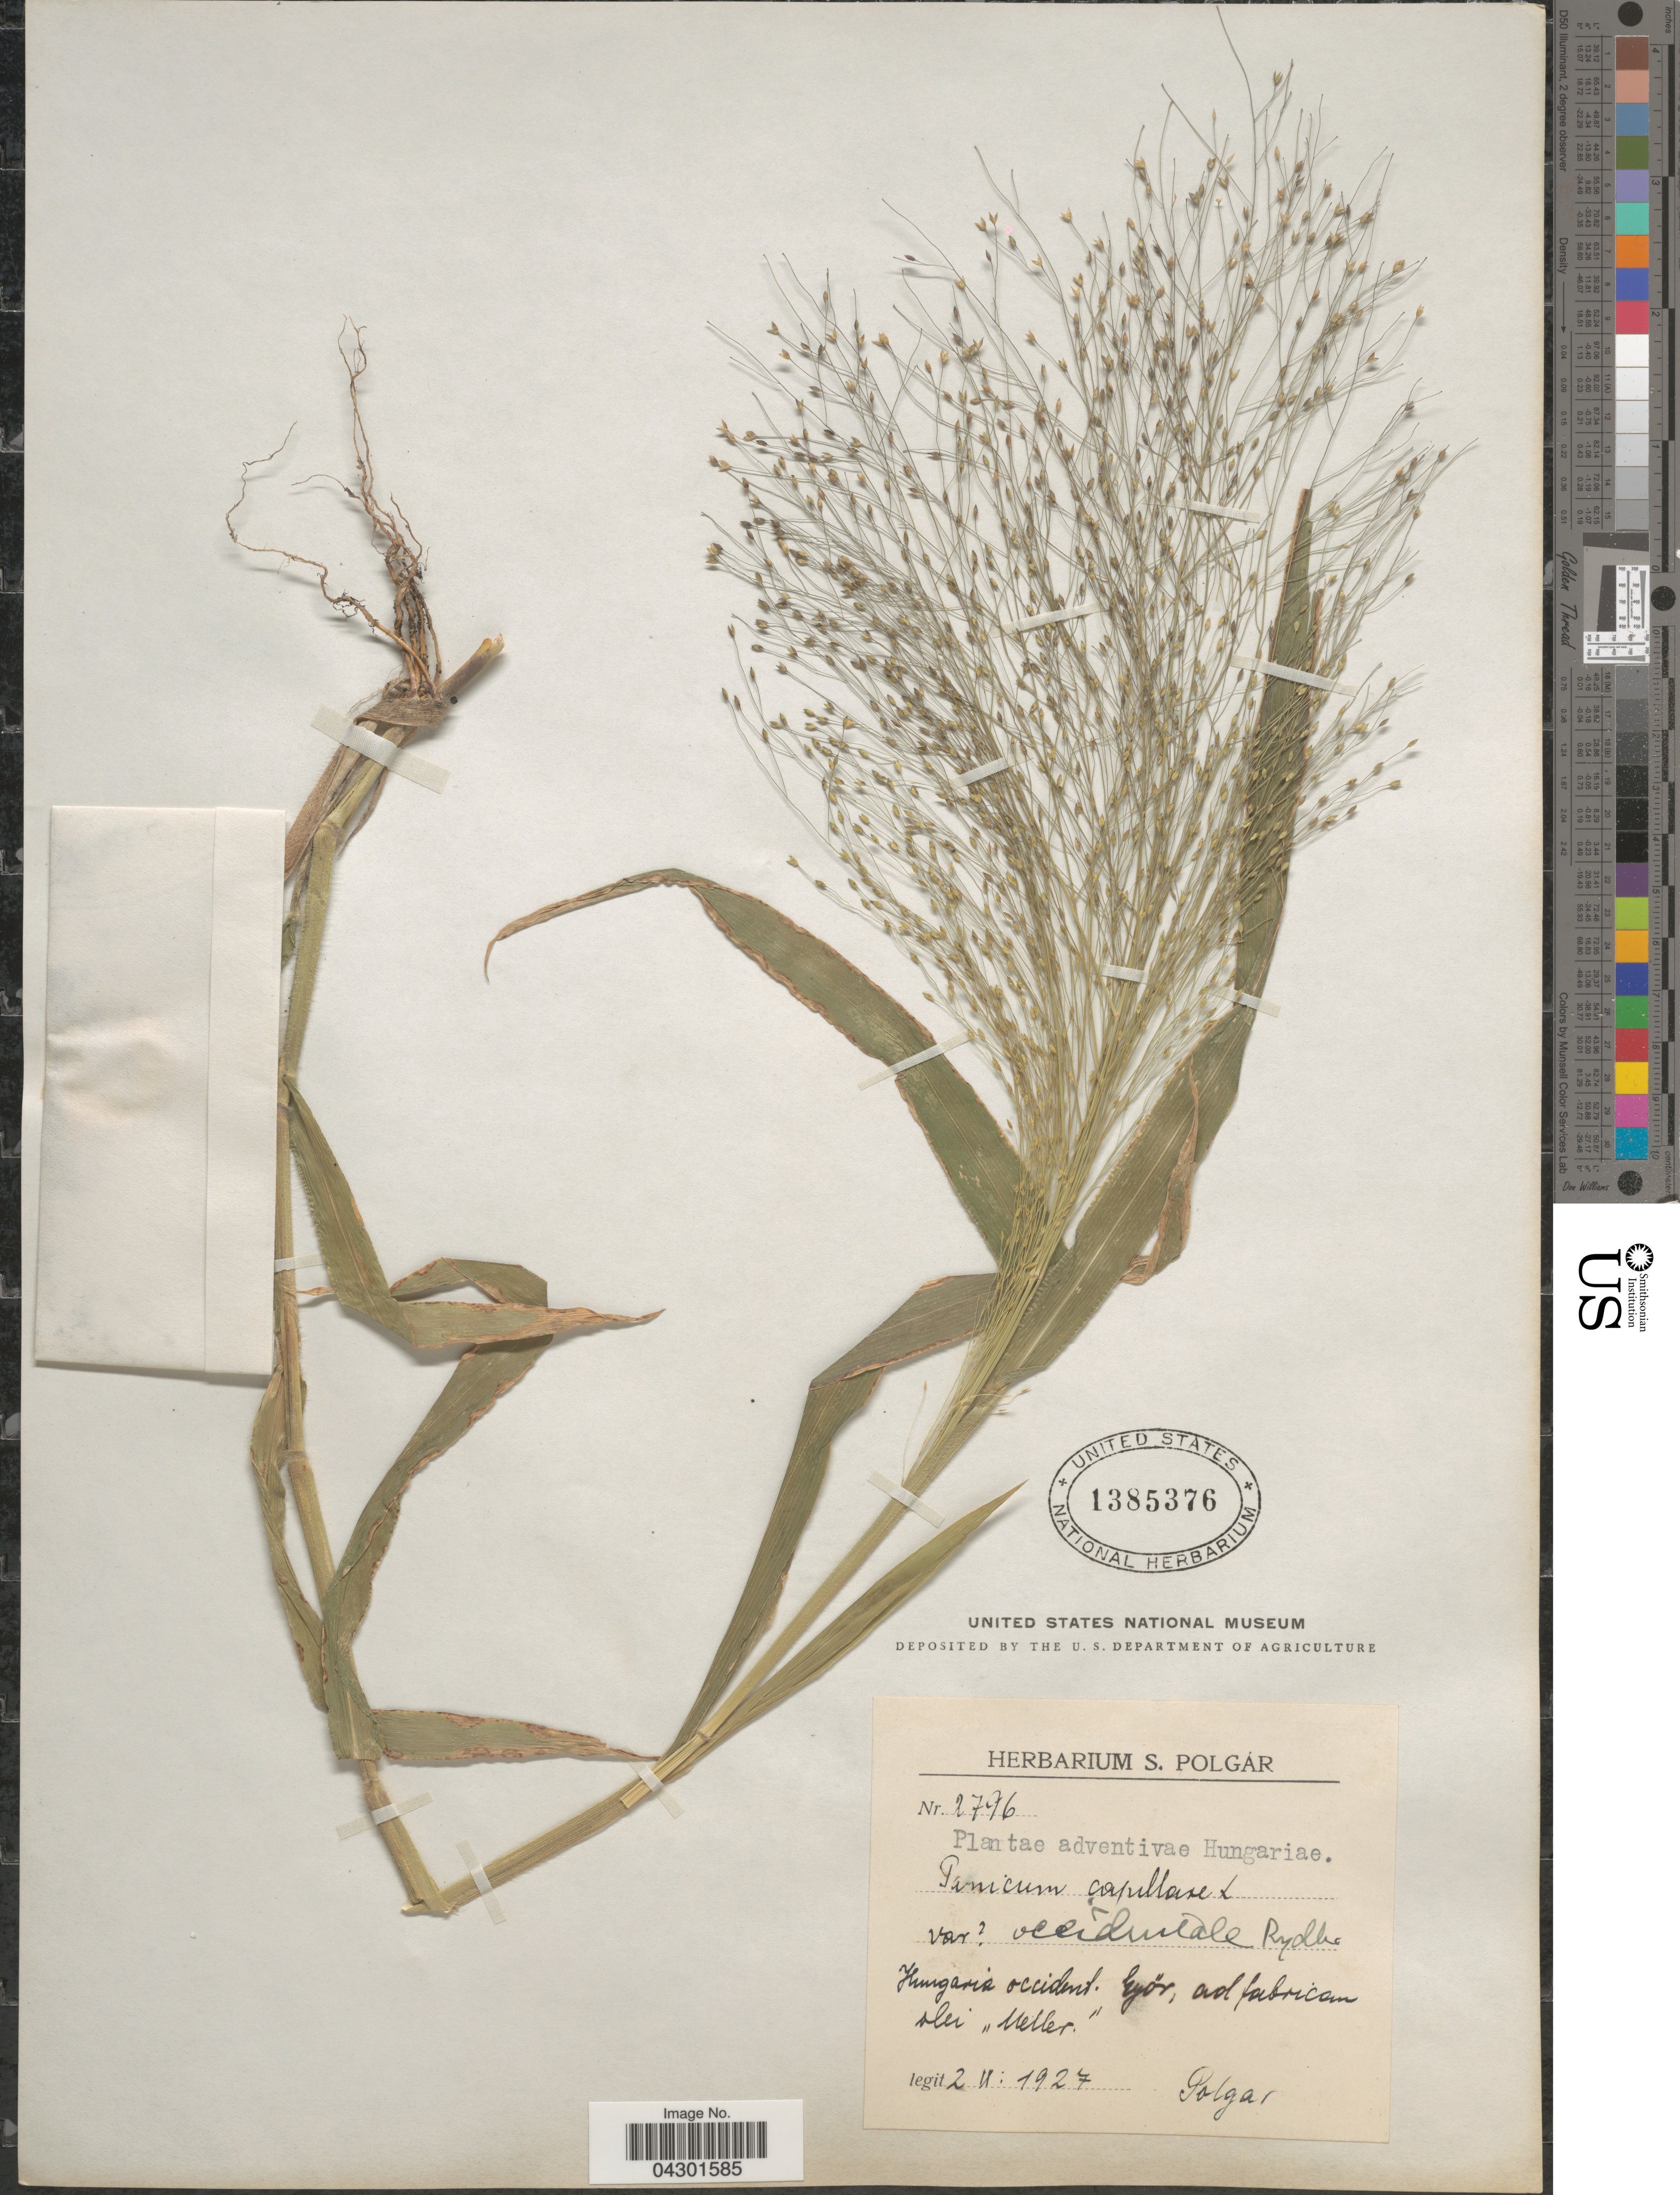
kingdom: Plantae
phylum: Tracheophyta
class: Liliopsida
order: Poales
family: Poaceae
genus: Panicum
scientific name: Panicum capillare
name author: L.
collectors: S. Polgar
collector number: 2796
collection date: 1927-02-02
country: Hungary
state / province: Győr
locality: Adventivae Hungariae. Hungaria occident. Győr, ad fabricam olei "Meller".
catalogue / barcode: US 1385376